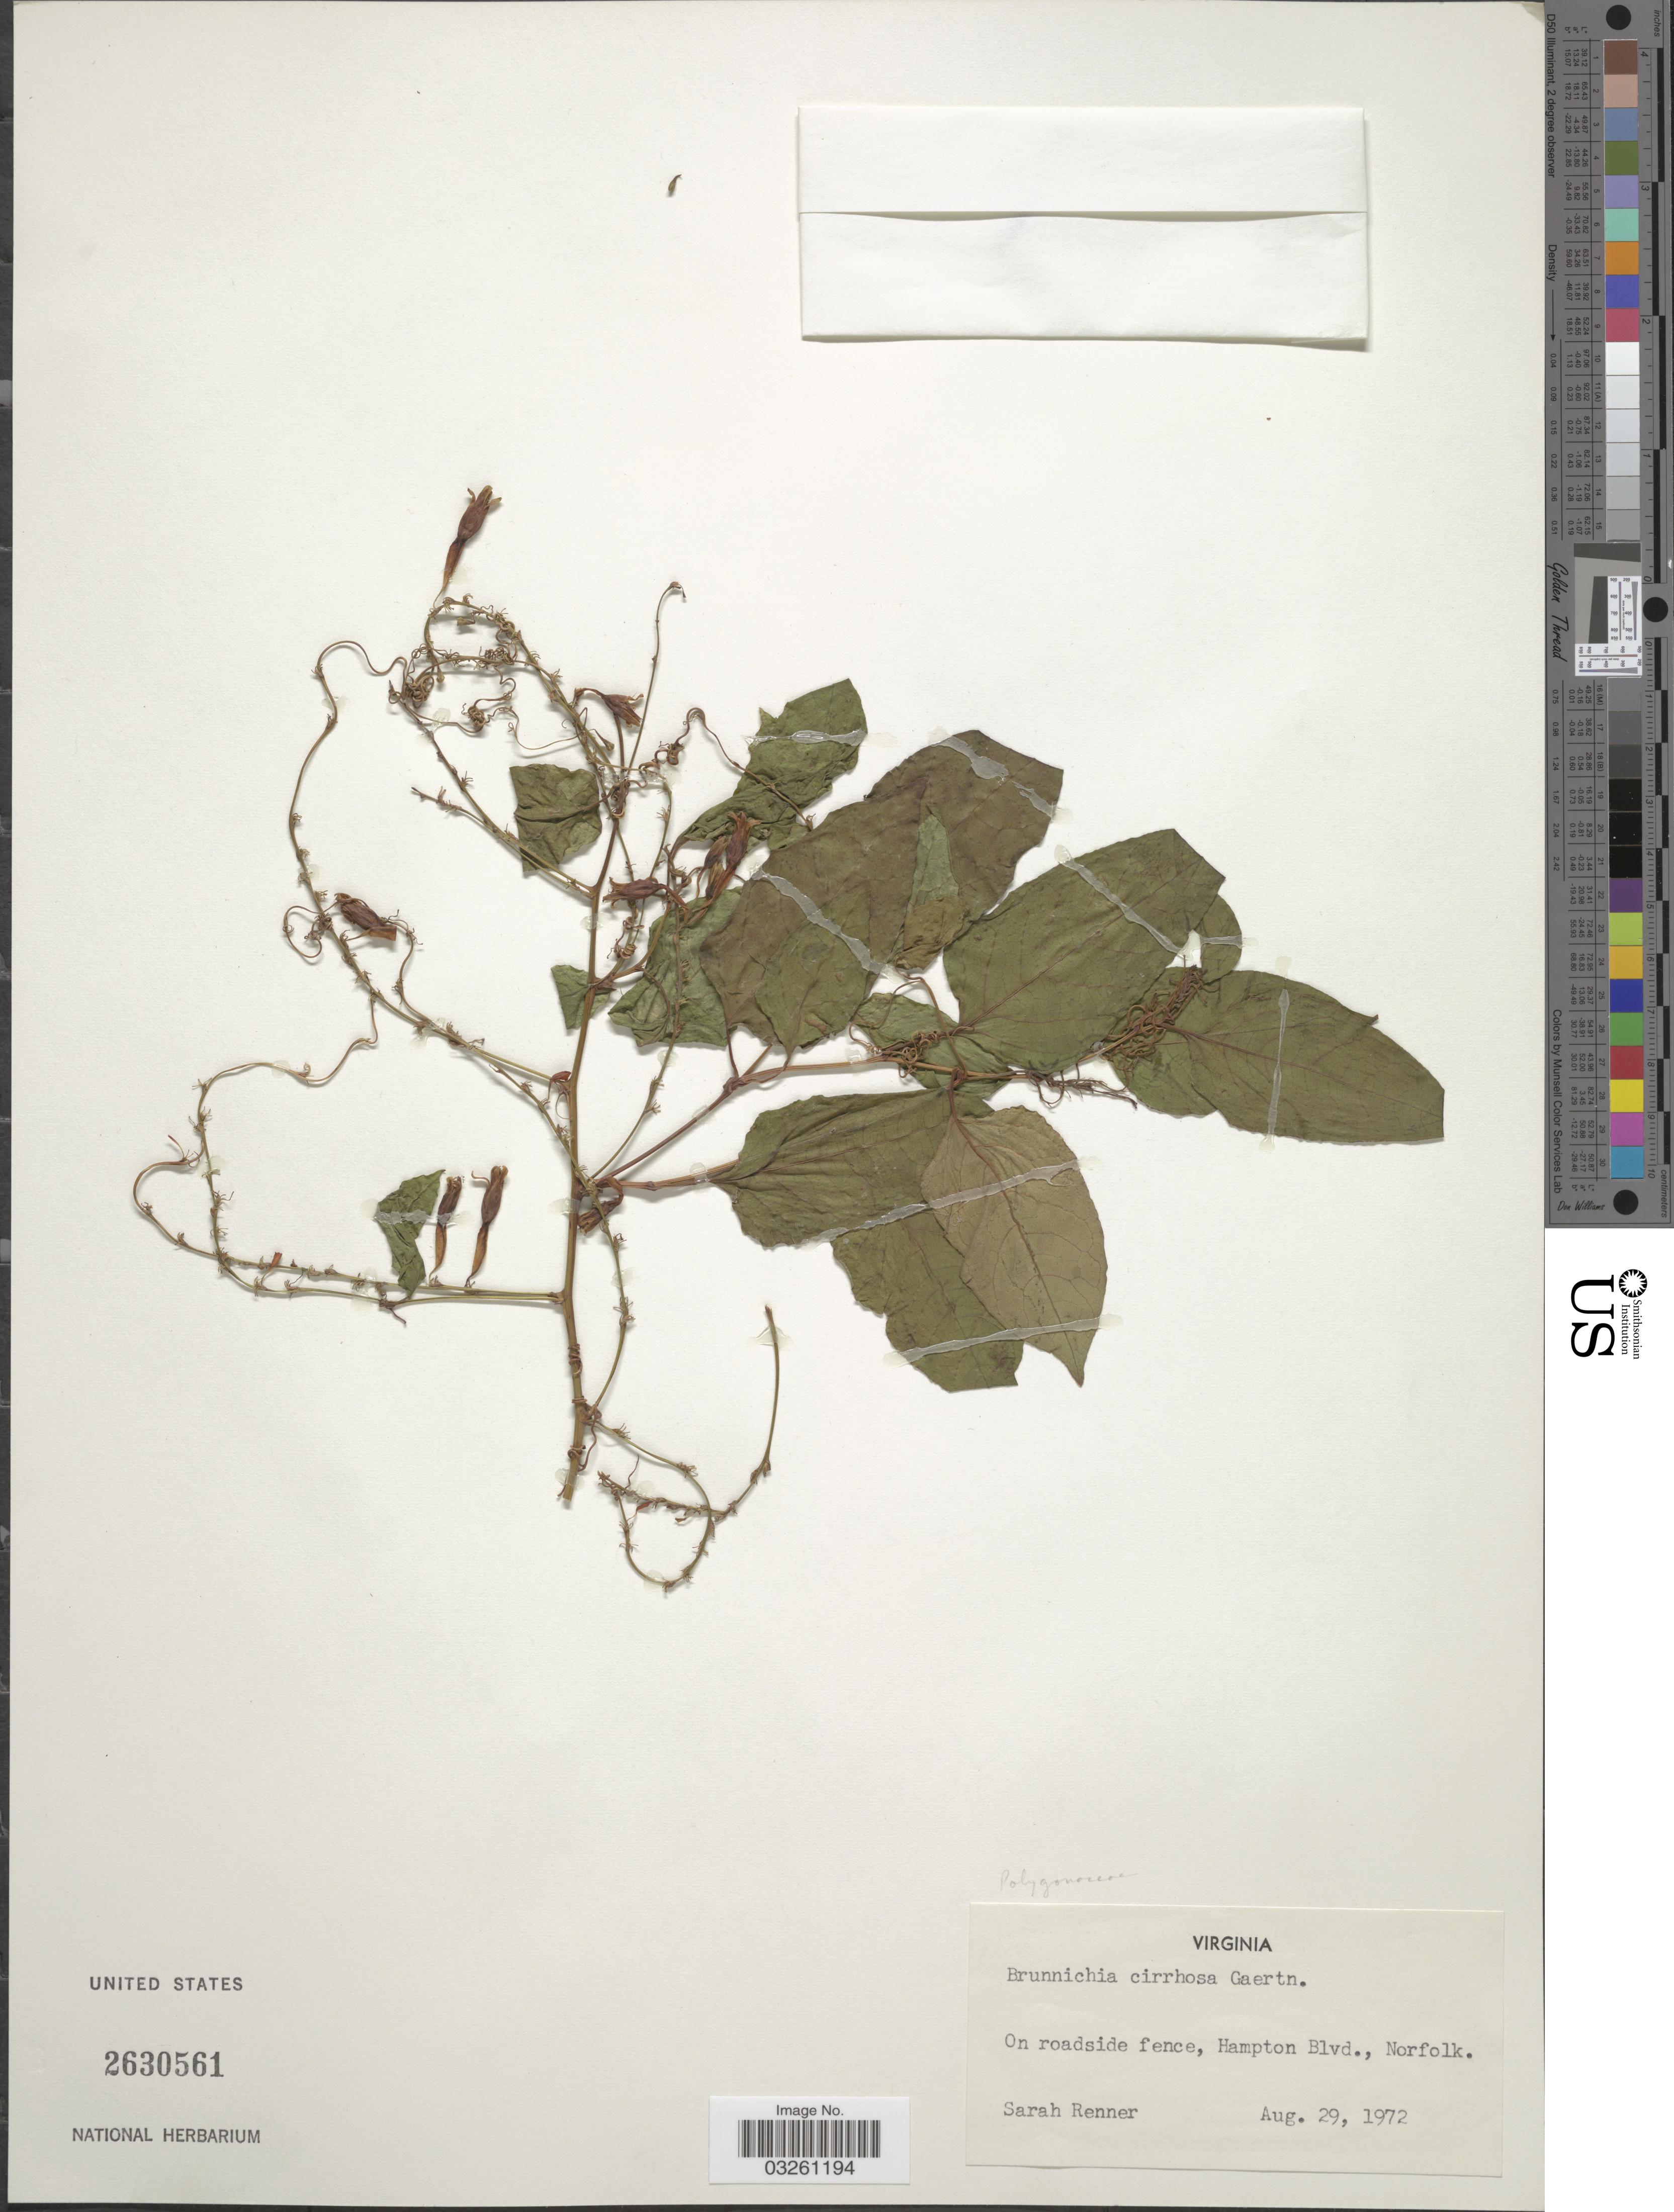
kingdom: Plantae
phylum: Tracheophyta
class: Magnoliopsida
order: Caryophyllales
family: Polygonaceae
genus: Brunnichia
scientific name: Brunnichia cirrhosa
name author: Gaertn.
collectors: S. S. Renner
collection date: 1972-08-29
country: United States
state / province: Virginia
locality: On roadside fence, Hampton Blvd., Norfolk.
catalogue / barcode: US 2630561